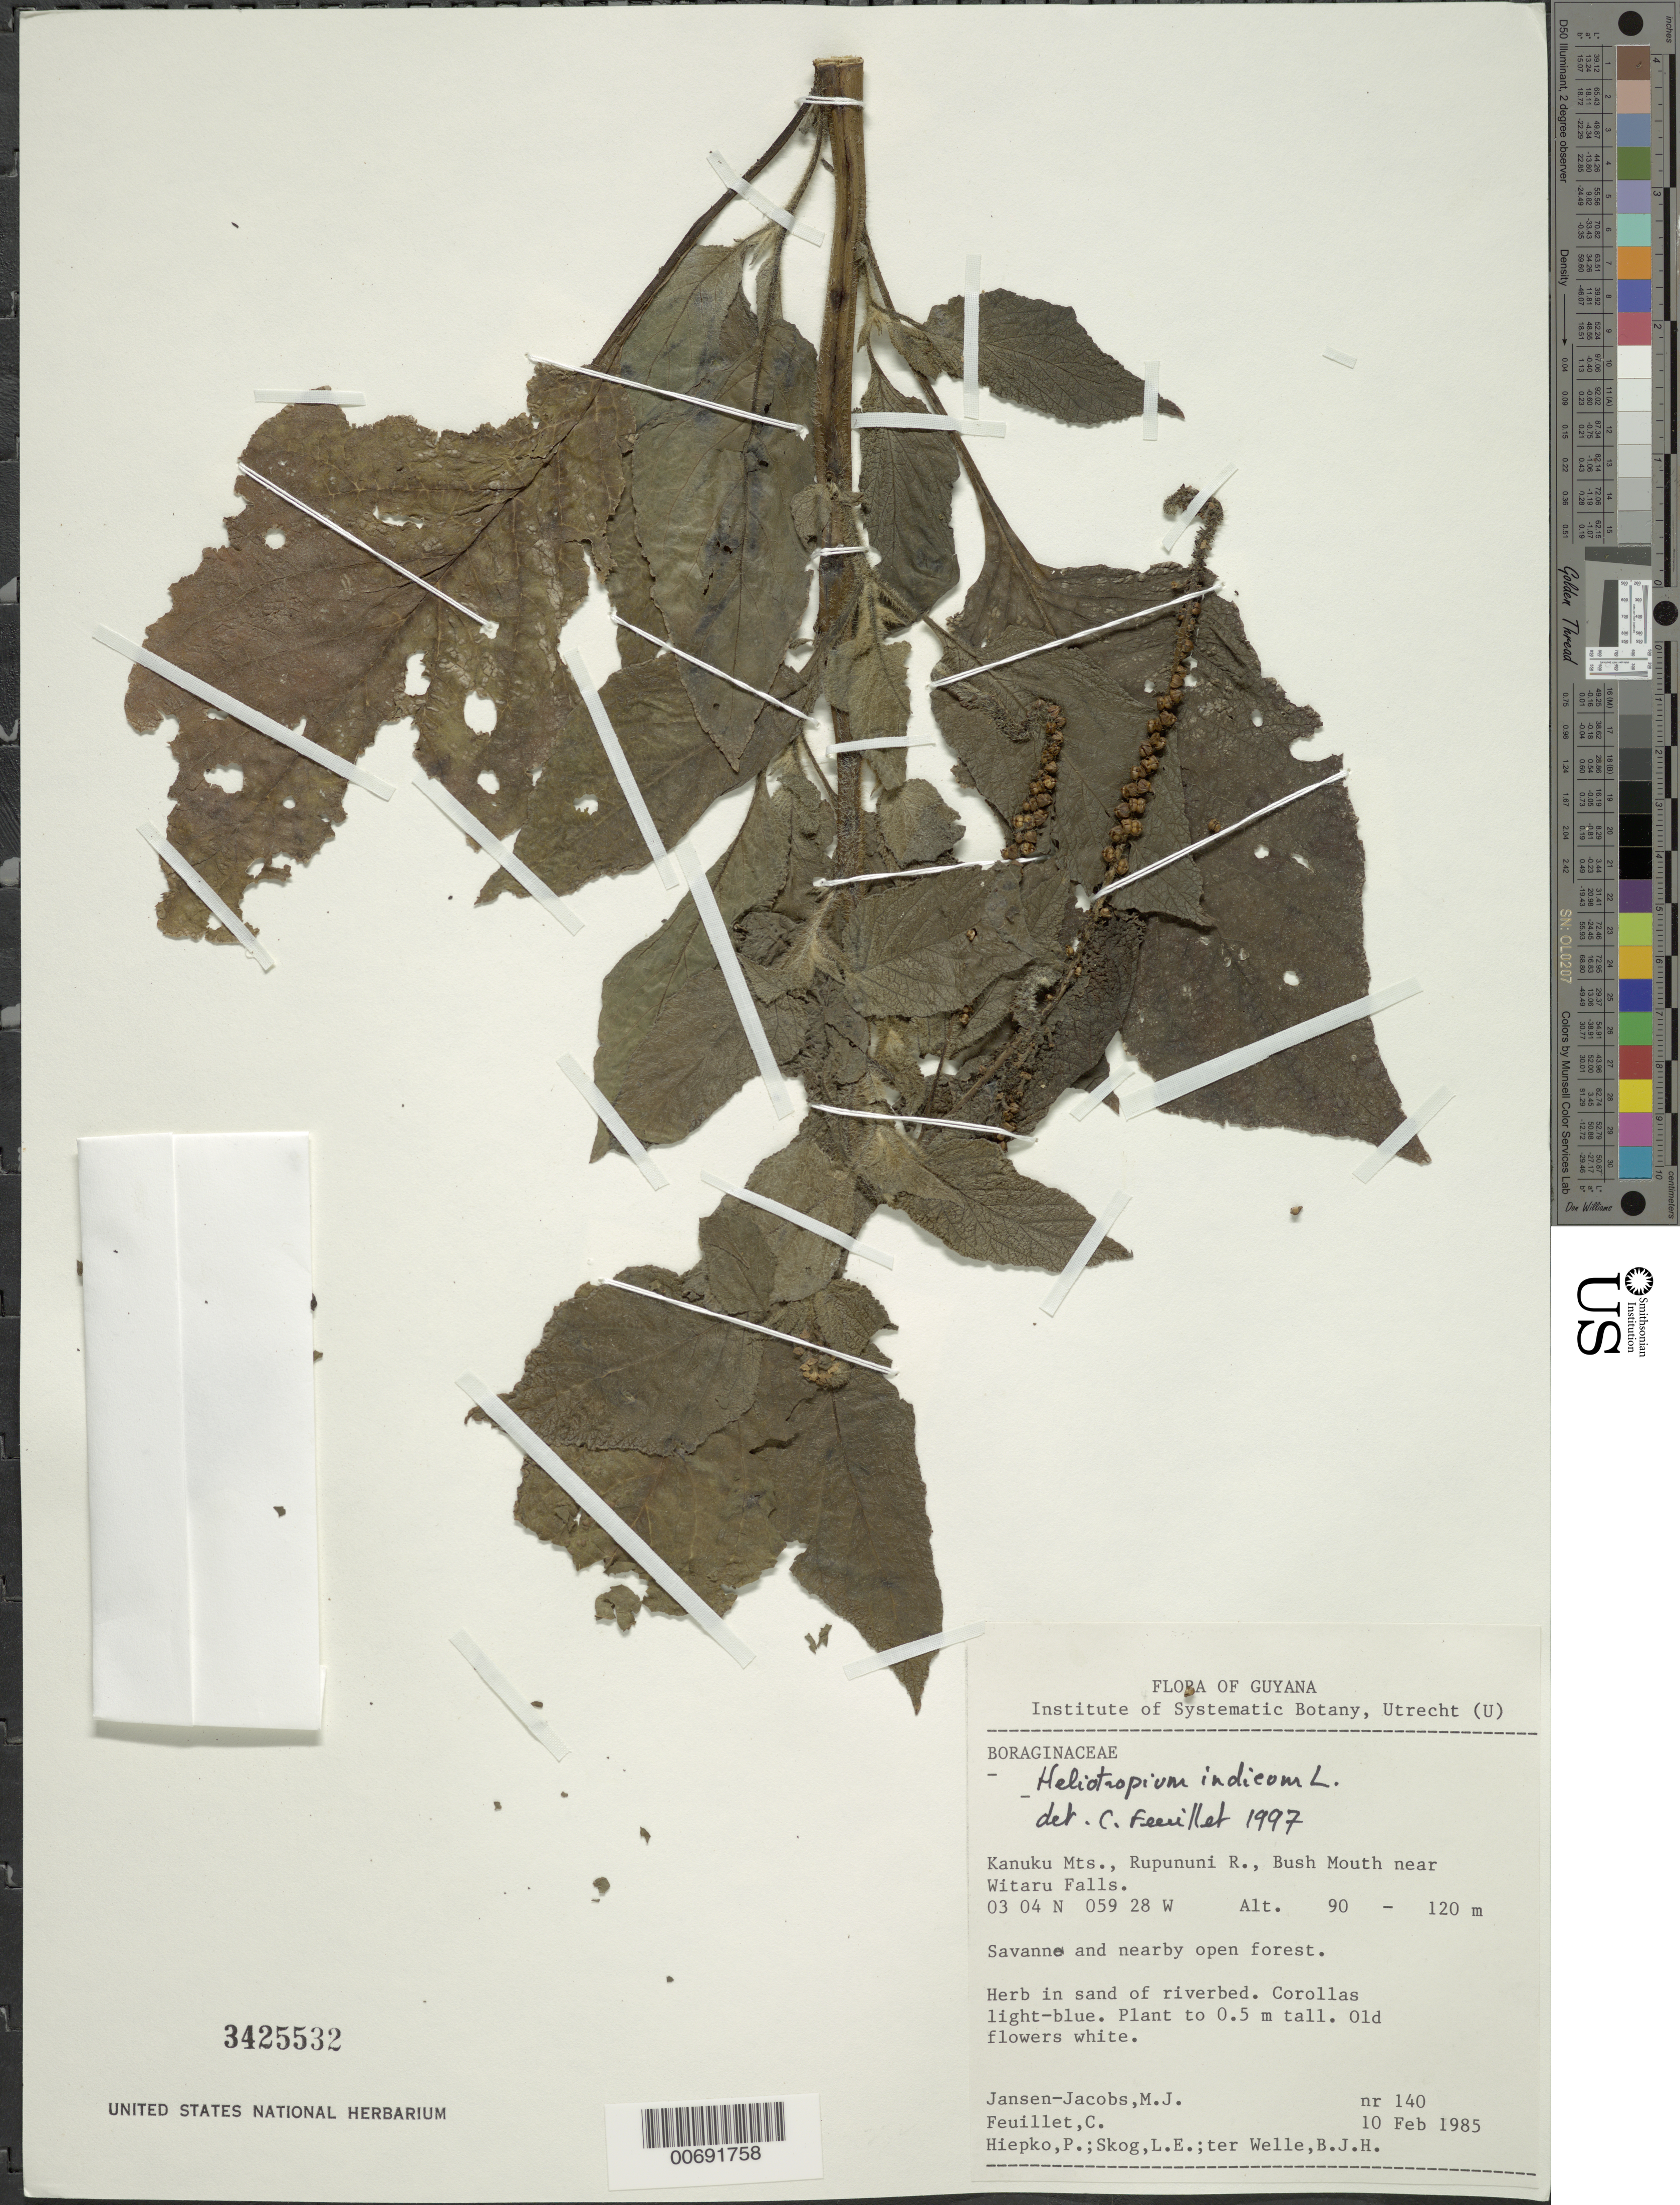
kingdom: Plantae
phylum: Tracheophyta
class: Magnoliopsida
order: Boraginales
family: Heliotropiaceae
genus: Heliotropium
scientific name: Heliotropium polyphyllum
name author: Lehm.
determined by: Feuillet, C.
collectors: M. J. Jansen-Jacobs, C. Feuillet, P. H. Hiepko, L. E. Skog & B. Welle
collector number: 140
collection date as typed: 10-Feb-85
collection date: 1985-02-10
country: Guyana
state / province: U. Takutu-U. Essequibo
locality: Kanuku Mts., Rupununi R., Bush Mouth near Witaru Falls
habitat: Sand of riverbed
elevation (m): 90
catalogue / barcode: US 3425532